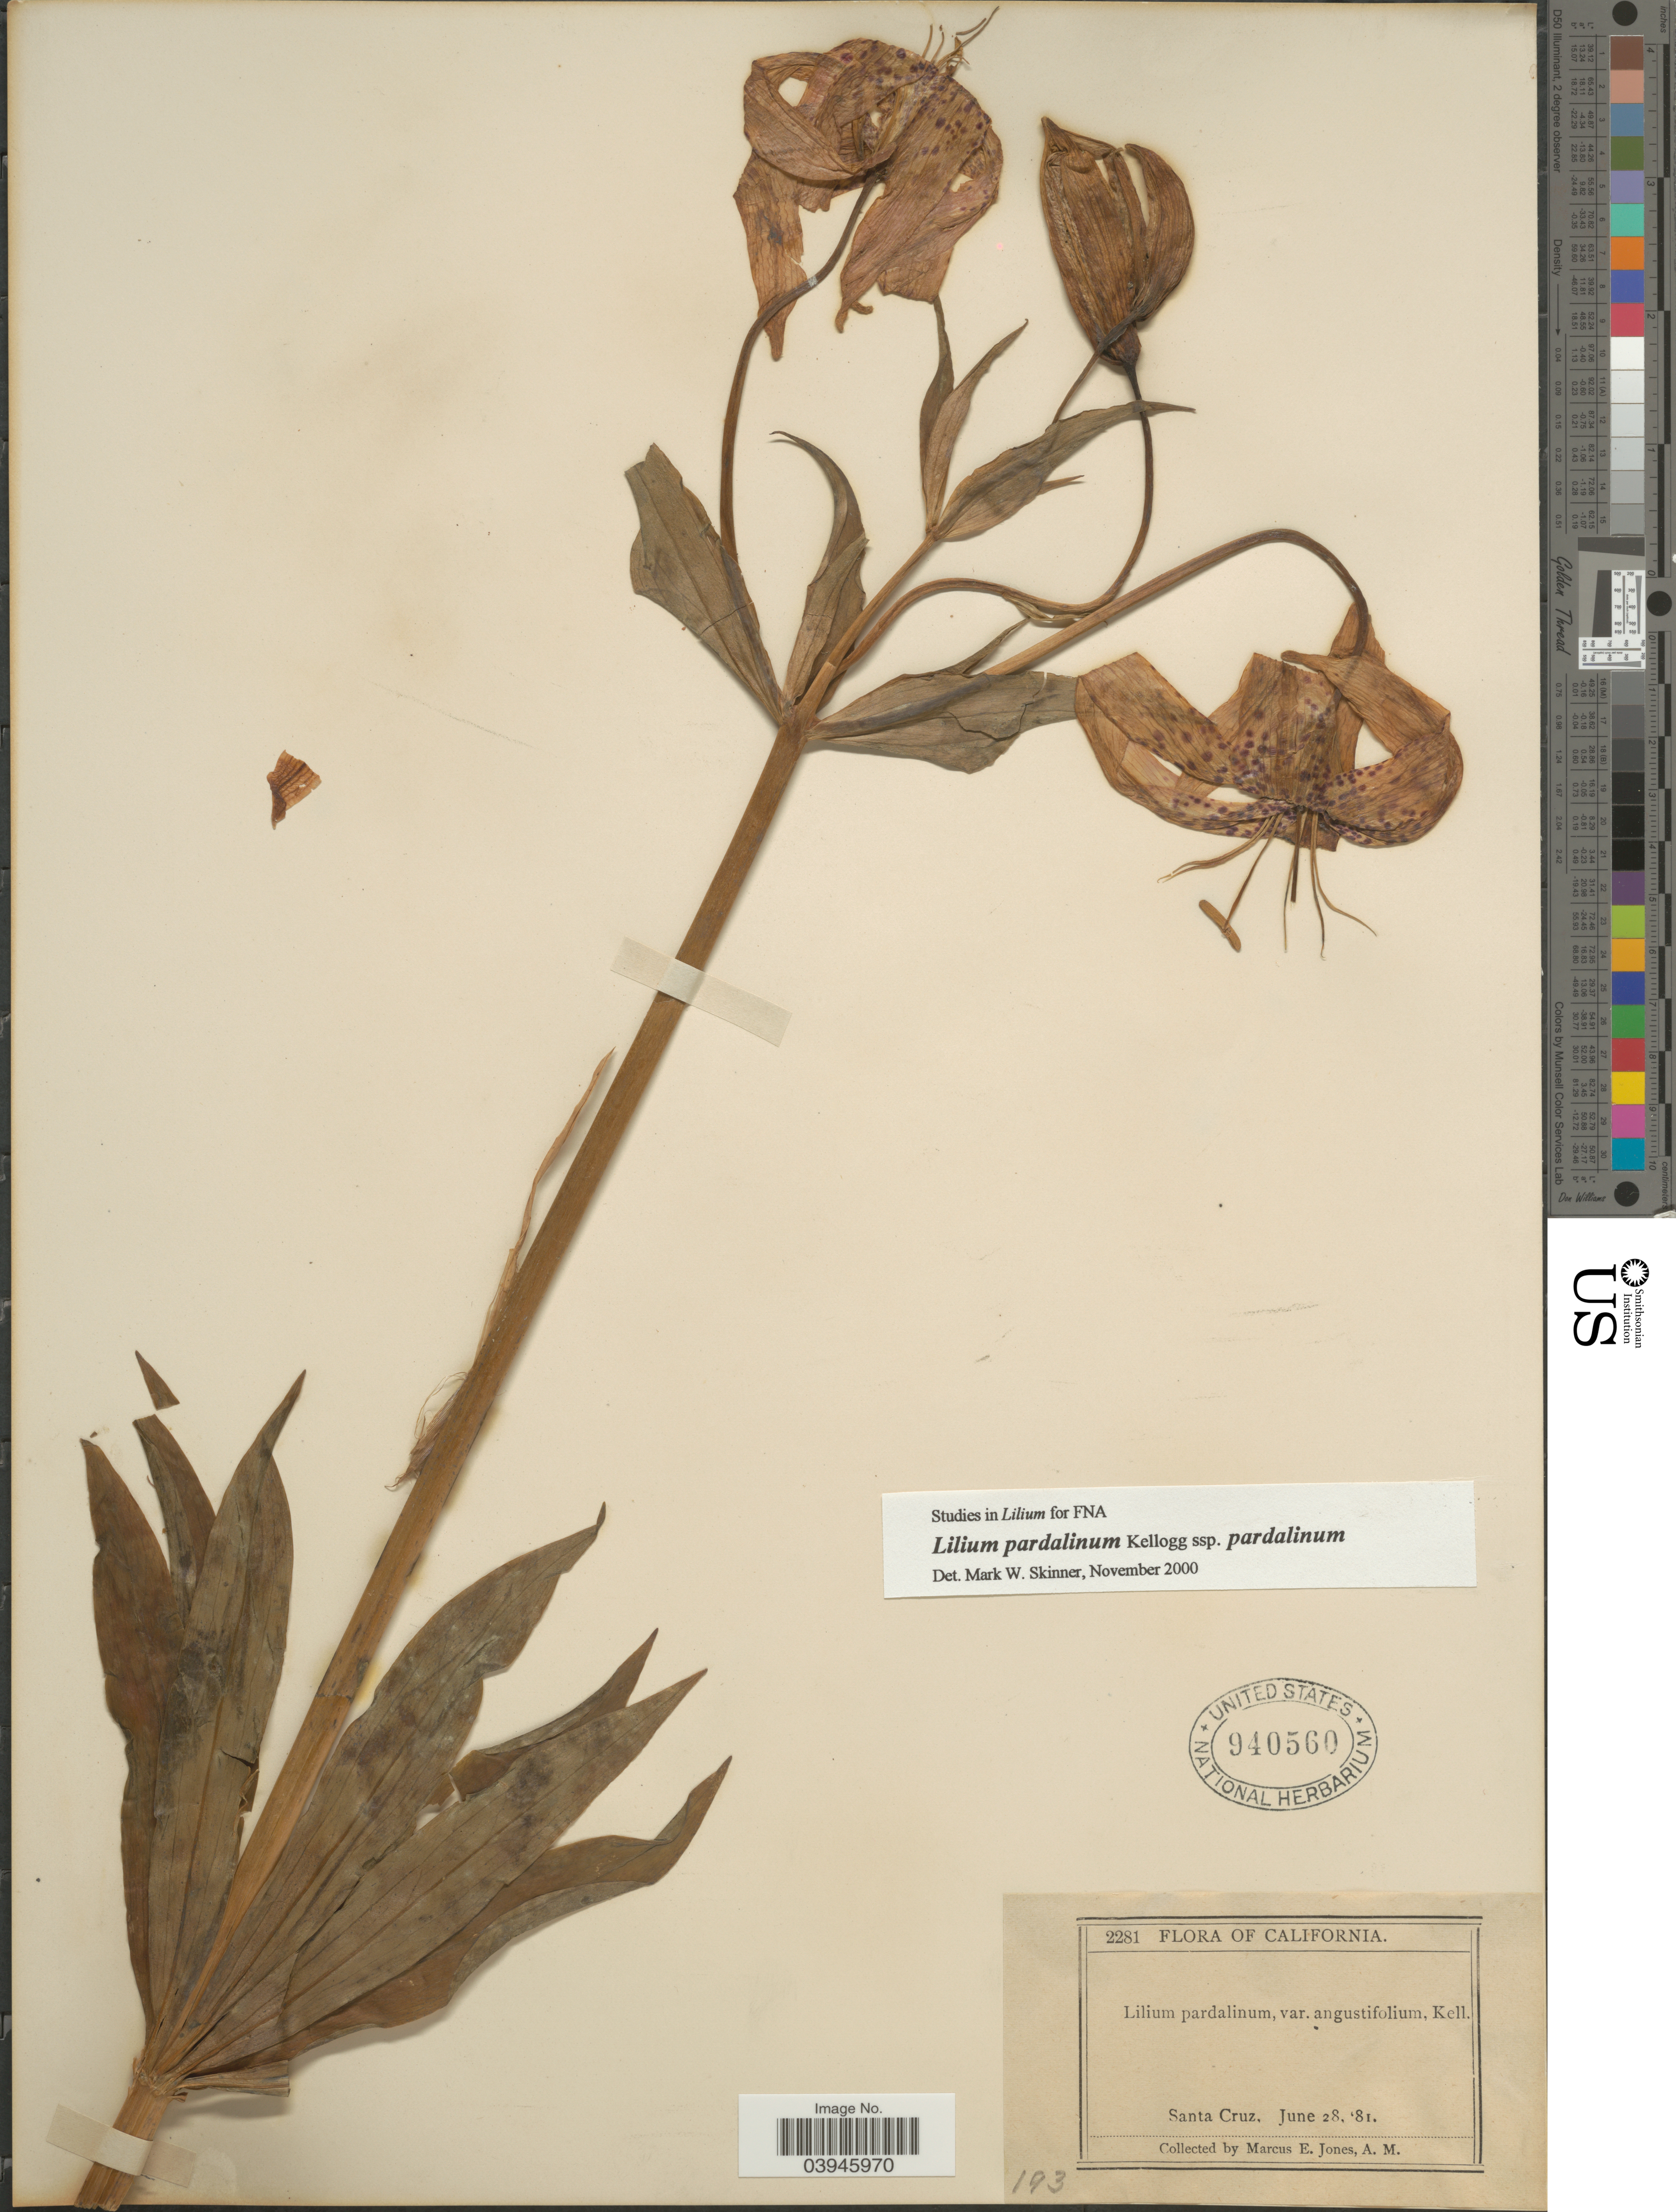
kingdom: Plantae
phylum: Tracheophyta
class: Liliopsida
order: Liliales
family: Liliaceae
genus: Lilium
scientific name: Lilium pardalinum subsp. pardalinum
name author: Kellogg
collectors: M. E. Jones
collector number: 2281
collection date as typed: Transcribed d/m/y: 28/6/81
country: United States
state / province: California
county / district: Santa Cruz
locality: Santa Cruz.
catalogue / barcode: US 940560